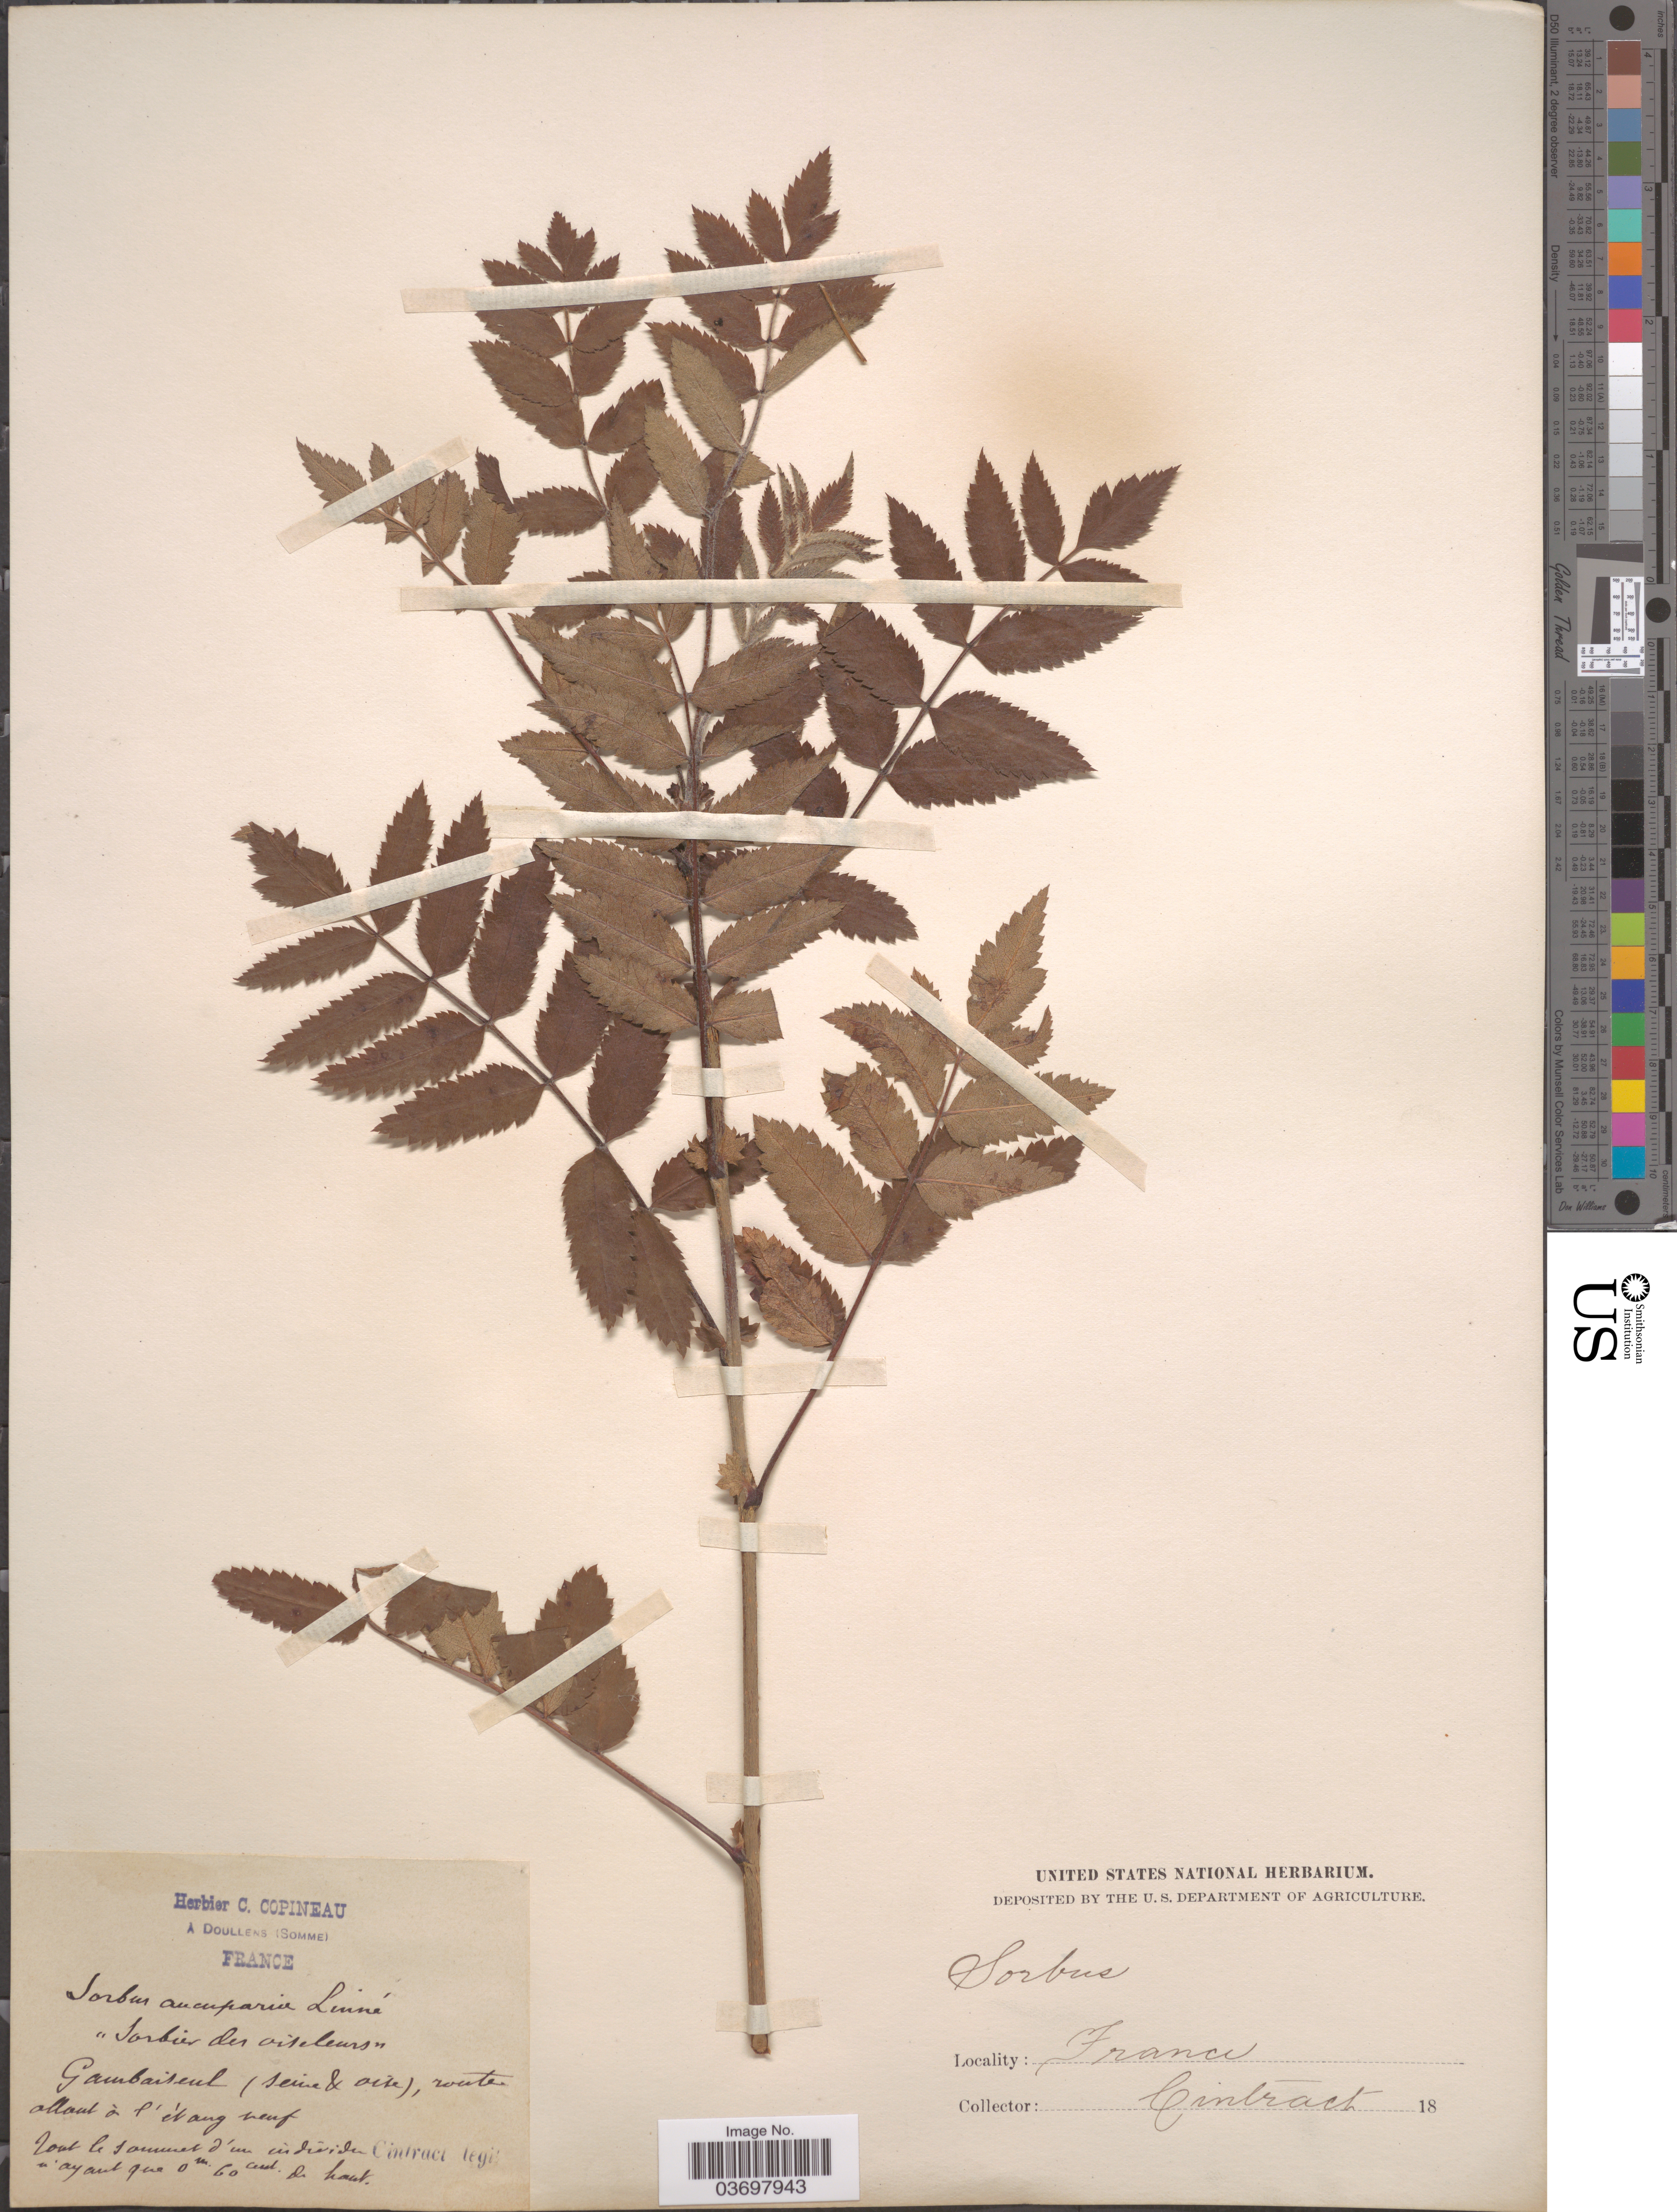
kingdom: Plantae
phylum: Tracheophyta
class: Magnoliopsida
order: Rosales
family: Rosaceae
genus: Sorbus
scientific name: Sorbus aucuparia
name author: L.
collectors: Cintract, --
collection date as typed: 18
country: France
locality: Gambaiseul (seine & oise), route allant à l'ètang neuf.